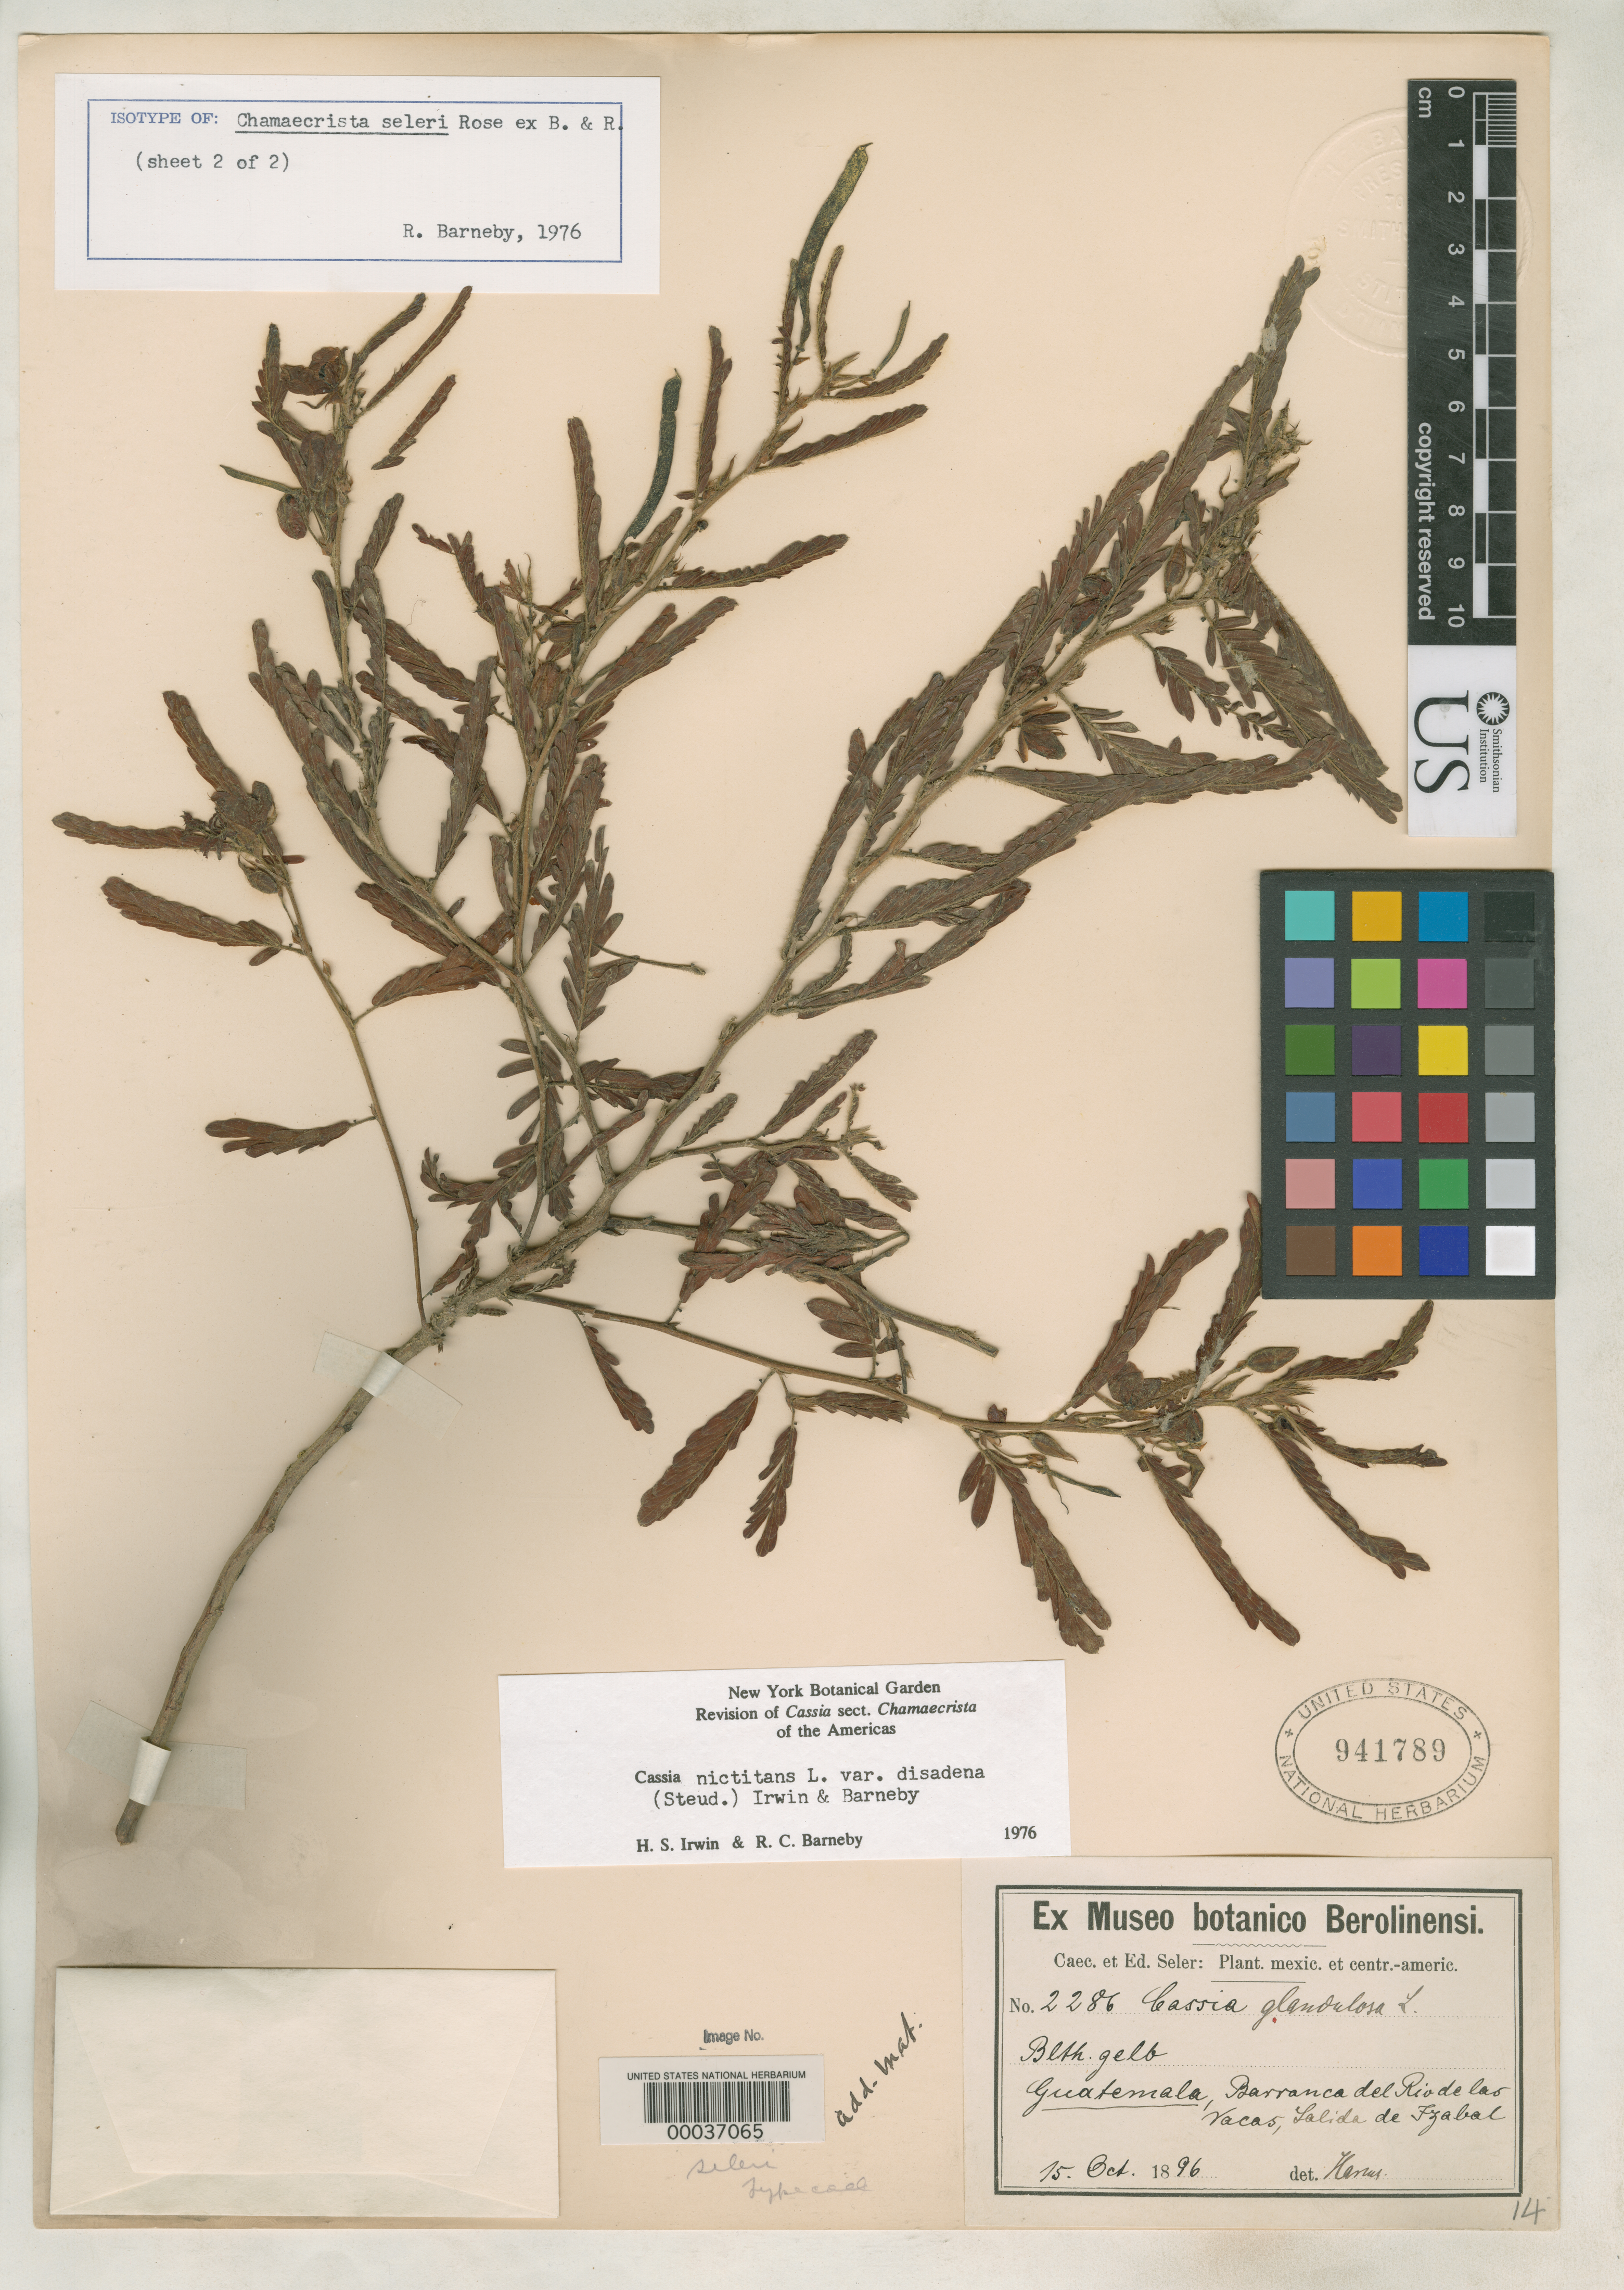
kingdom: Plantae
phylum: Tracheophyta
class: Magnoliopsida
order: Fabales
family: Fabaceae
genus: Chamaecrista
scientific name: Chamaecrista seleri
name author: Rose in Britton & Rose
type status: Isotype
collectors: C. Seler & E. Seler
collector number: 2286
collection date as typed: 15 Oct 1896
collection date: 1896-10-15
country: Guatemala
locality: Barranca del Rio de las Vacas, Salida de Izabal.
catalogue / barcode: US 941789